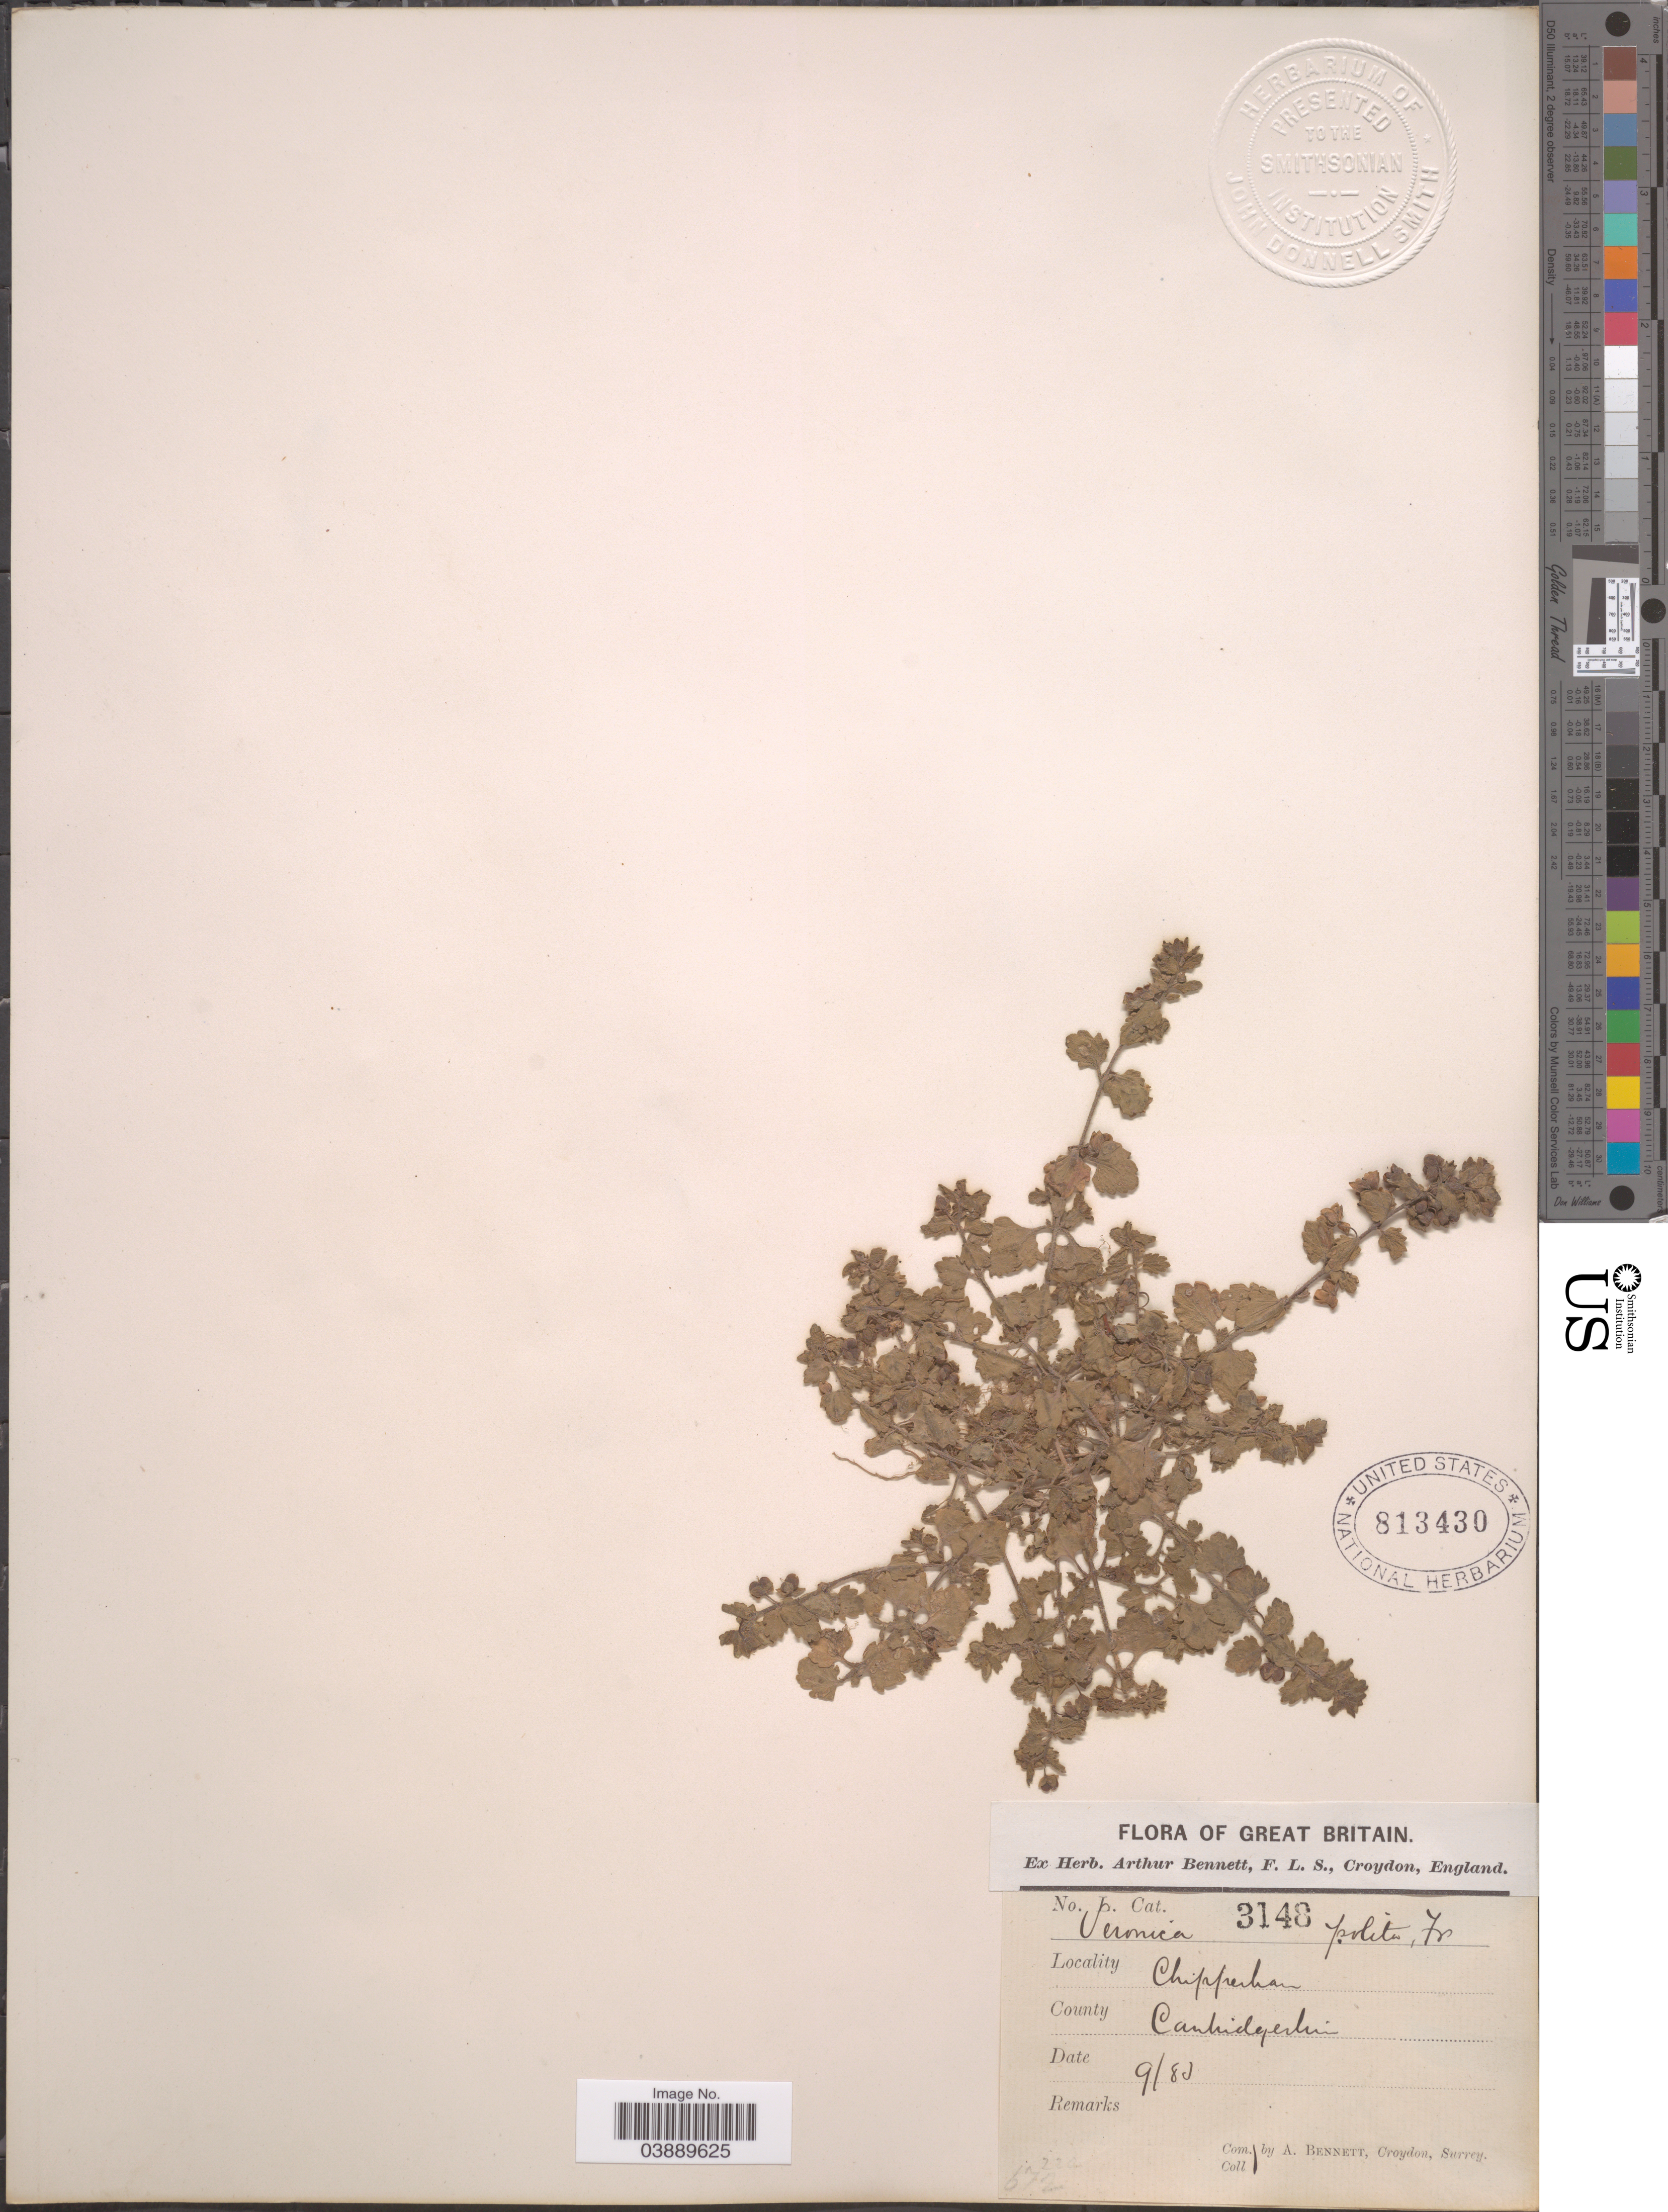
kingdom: Plantae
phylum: Tracheophyta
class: Magnoliopsida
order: Lamiales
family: Plantaginaceae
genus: Veronica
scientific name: Veronica polita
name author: Fr.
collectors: A. Bennett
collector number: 3148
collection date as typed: Transcribed d/m/y: /9/80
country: United Kingdom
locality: Chippenham. County Cabridgeshire.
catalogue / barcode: US 813430